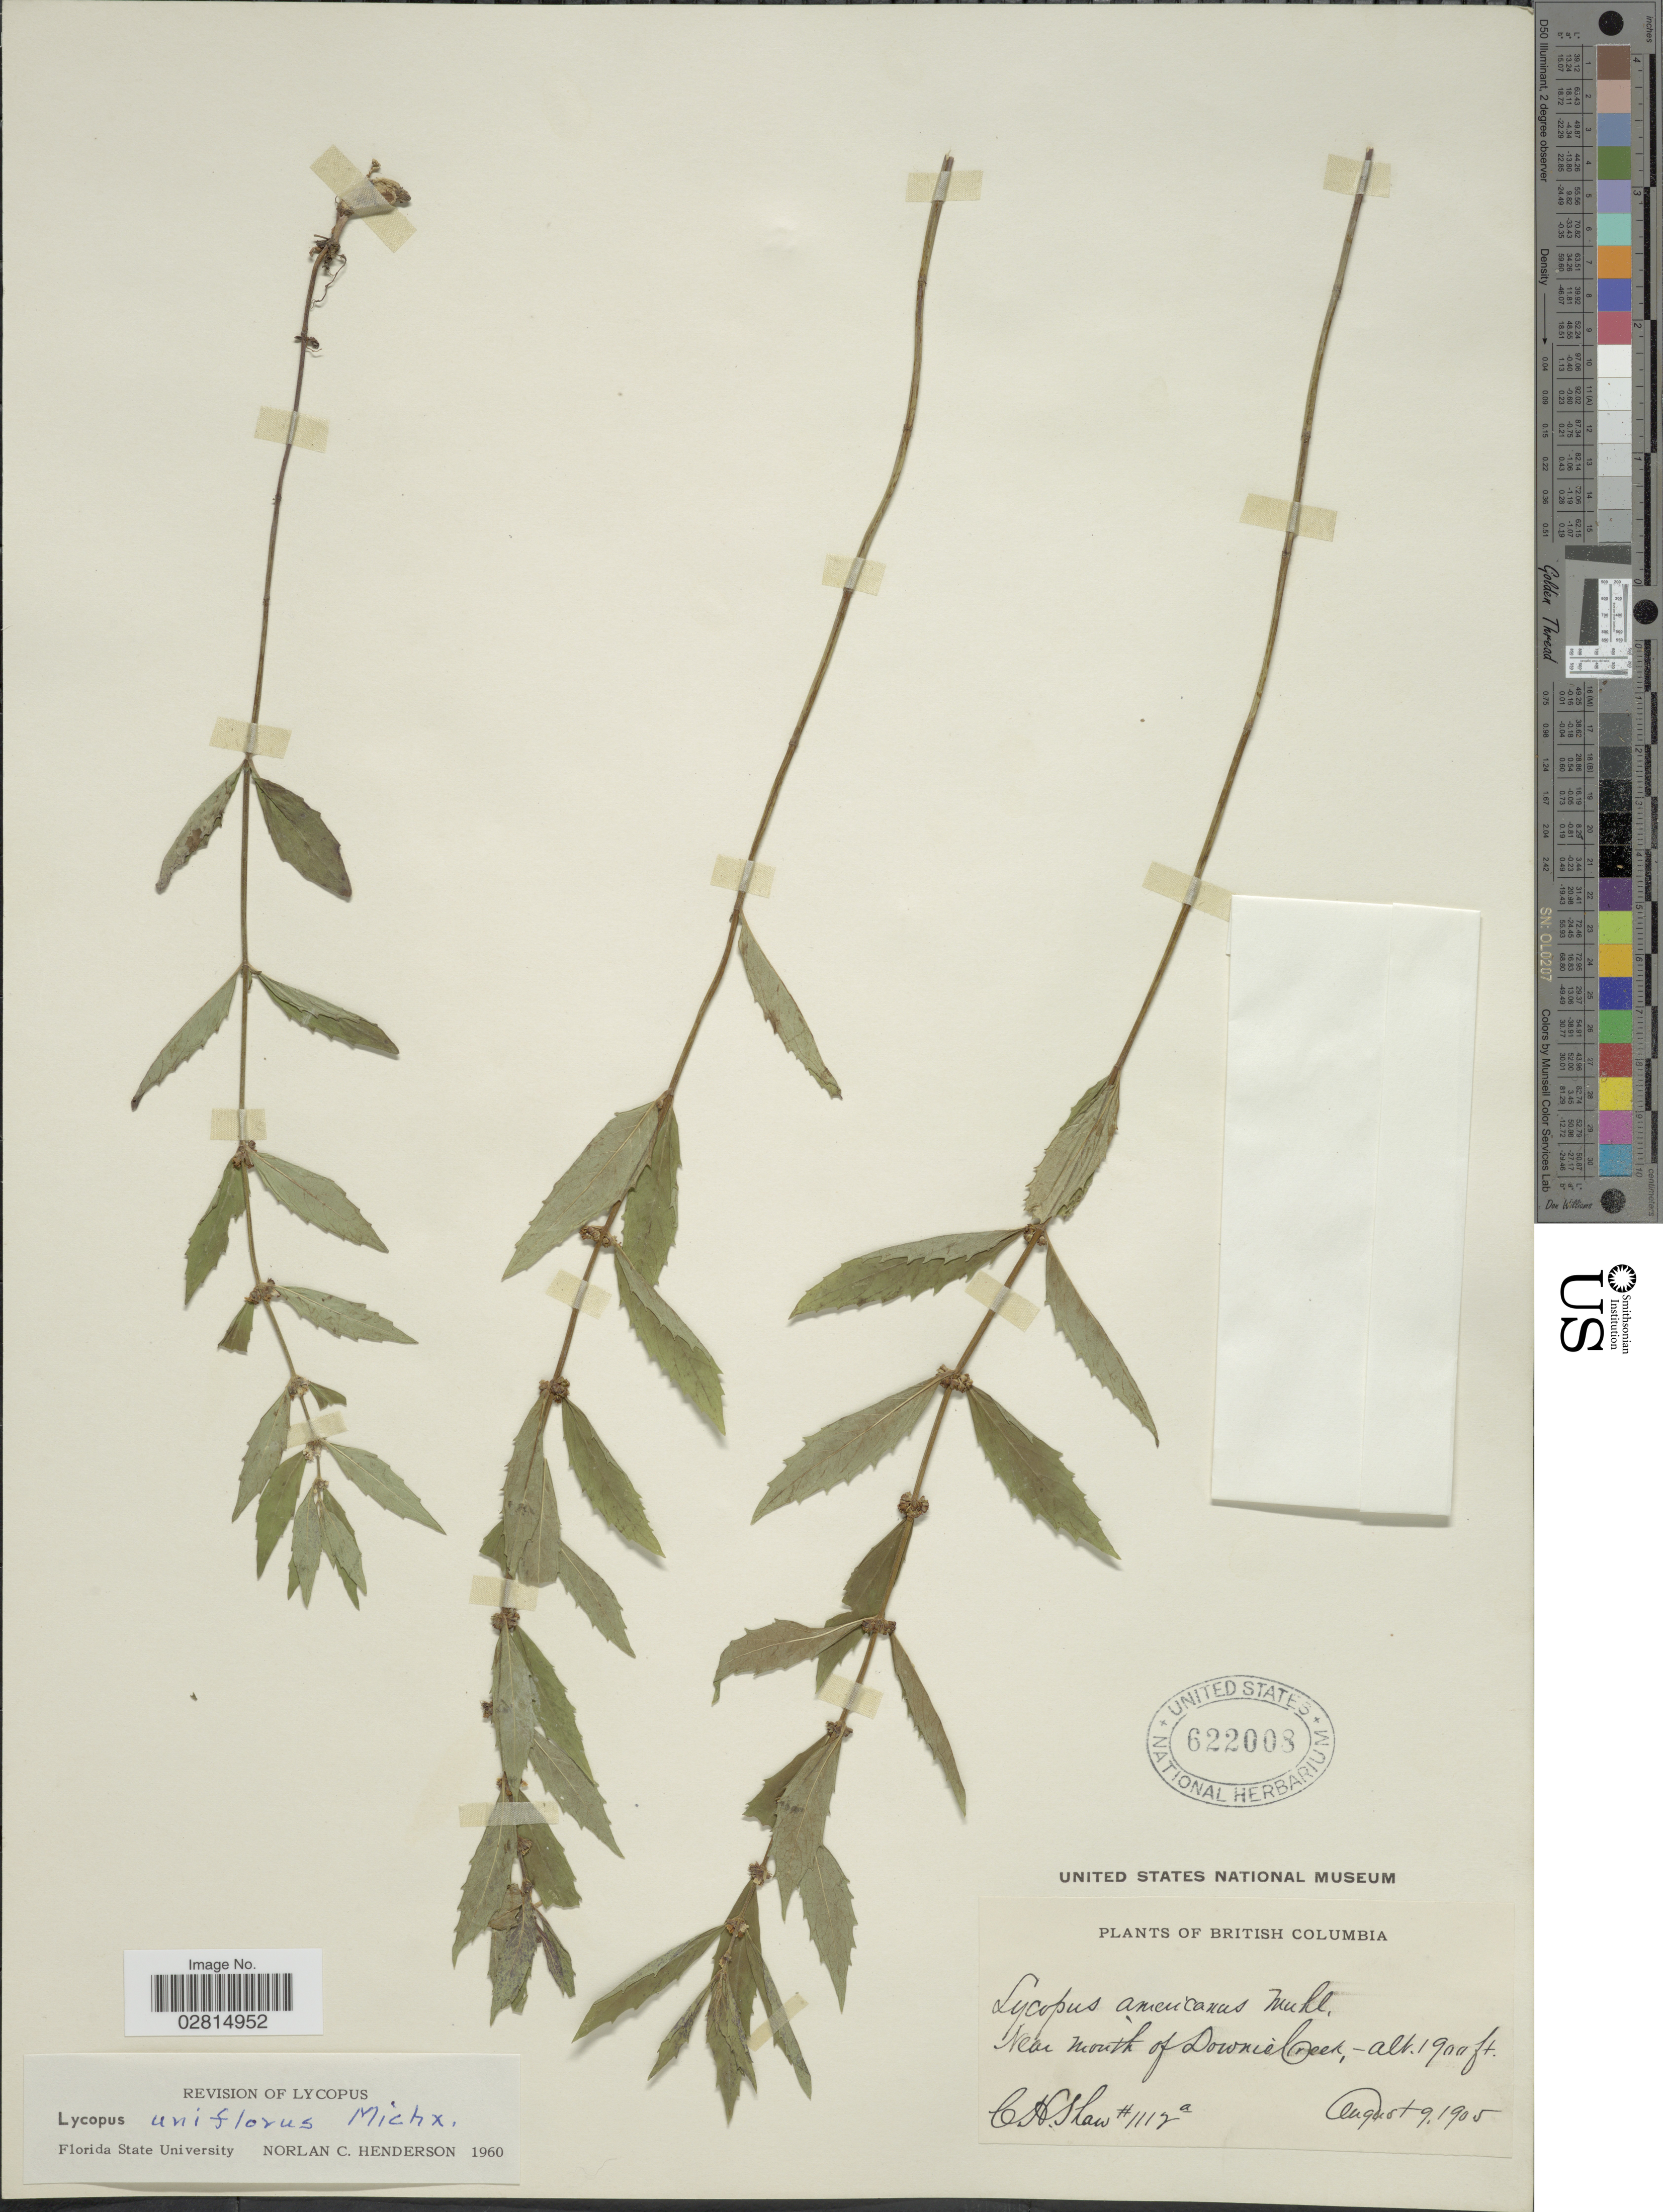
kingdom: Plantae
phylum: Tracheophyta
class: Magnoliopsida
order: Lamiales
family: Lamiaceae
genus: Lycopus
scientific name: Lycopus uniflorus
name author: Michx.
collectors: C. H. Shaw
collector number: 1112a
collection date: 1905-08-09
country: Canada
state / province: British Columbia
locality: Near mouth of Downie Creek.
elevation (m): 579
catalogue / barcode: US 622008